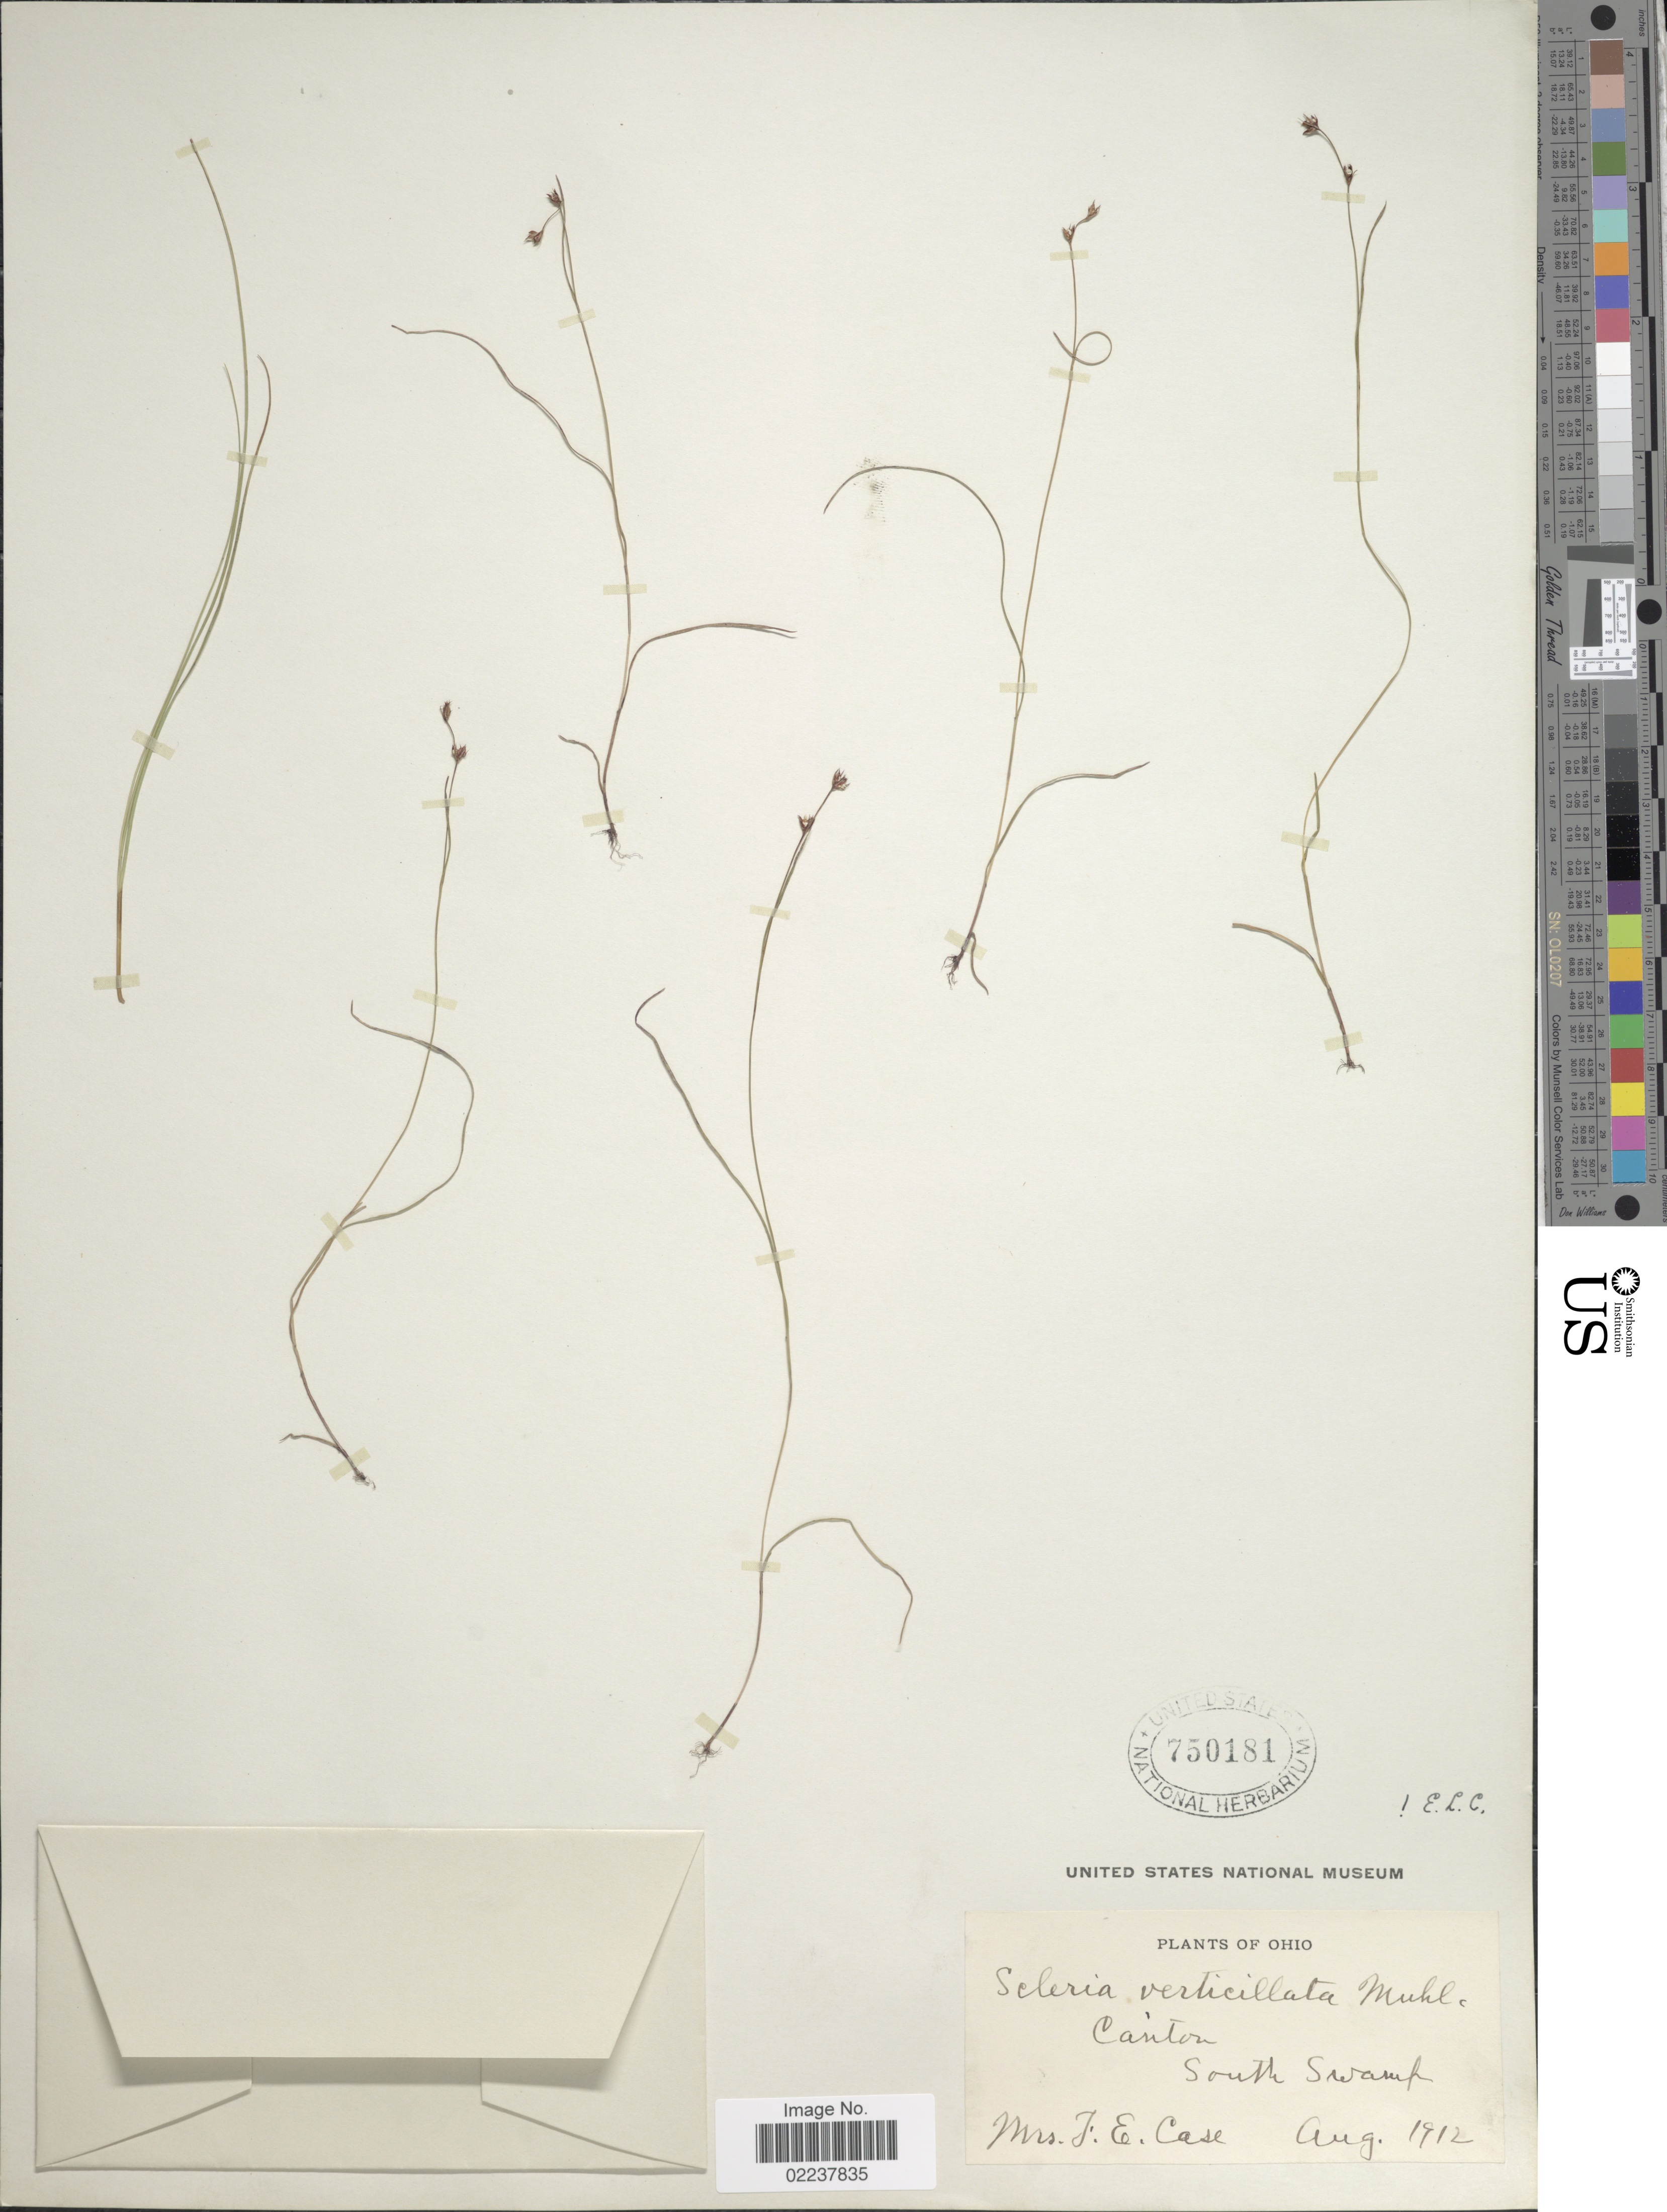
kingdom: Plantae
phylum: Tracheophyta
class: Liliopsida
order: Poales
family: Cyperaceae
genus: Scleria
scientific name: Scleria verticillata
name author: Muhl. ex Willd.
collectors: J. Case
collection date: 1912-08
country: United States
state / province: Ohio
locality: Canton, South Swamp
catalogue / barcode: US 750181